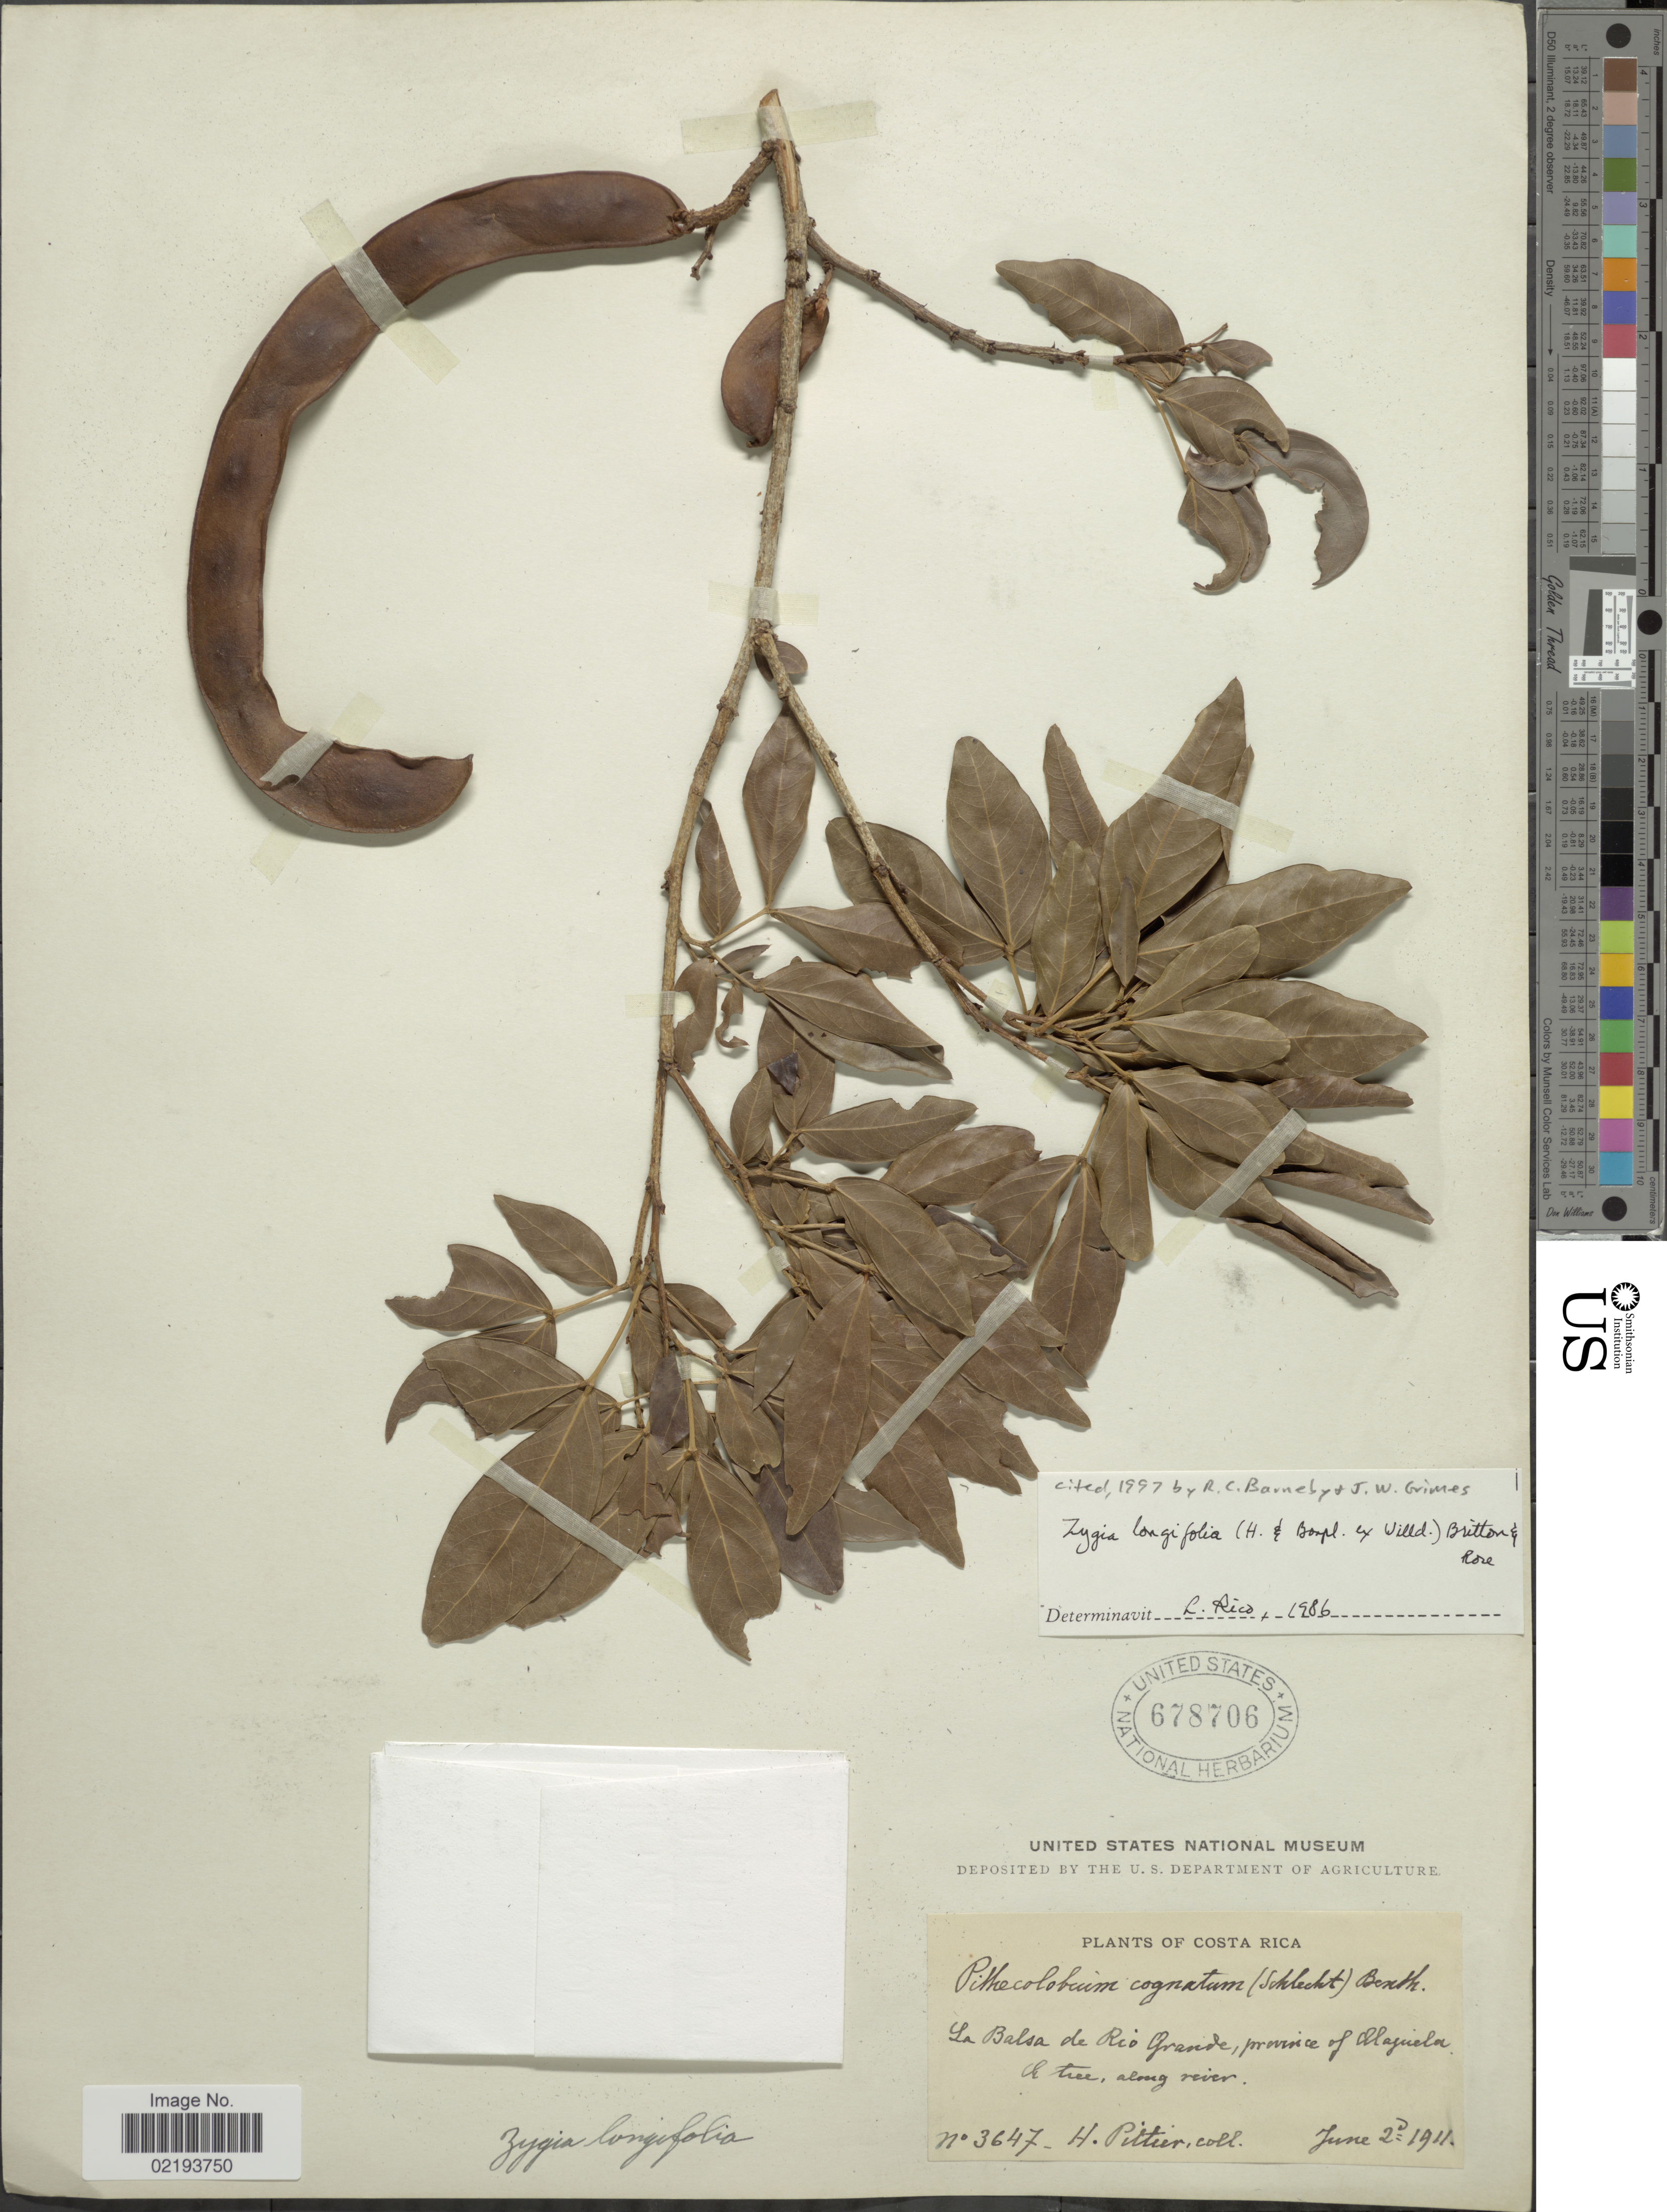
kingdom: Plantae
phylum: Tracheophyta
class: Magnoliopsida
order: Fabales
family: Fabaceae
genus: Zygia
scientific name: Zygia longifolia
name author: (Willd.) Britton & Rose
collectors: H. F. Pittier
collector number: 3647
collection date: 1911-06-02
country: Costa Rica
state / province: Alajuela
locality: La Balsa de Rio Grande, On tree, along river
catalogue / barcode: US 678706